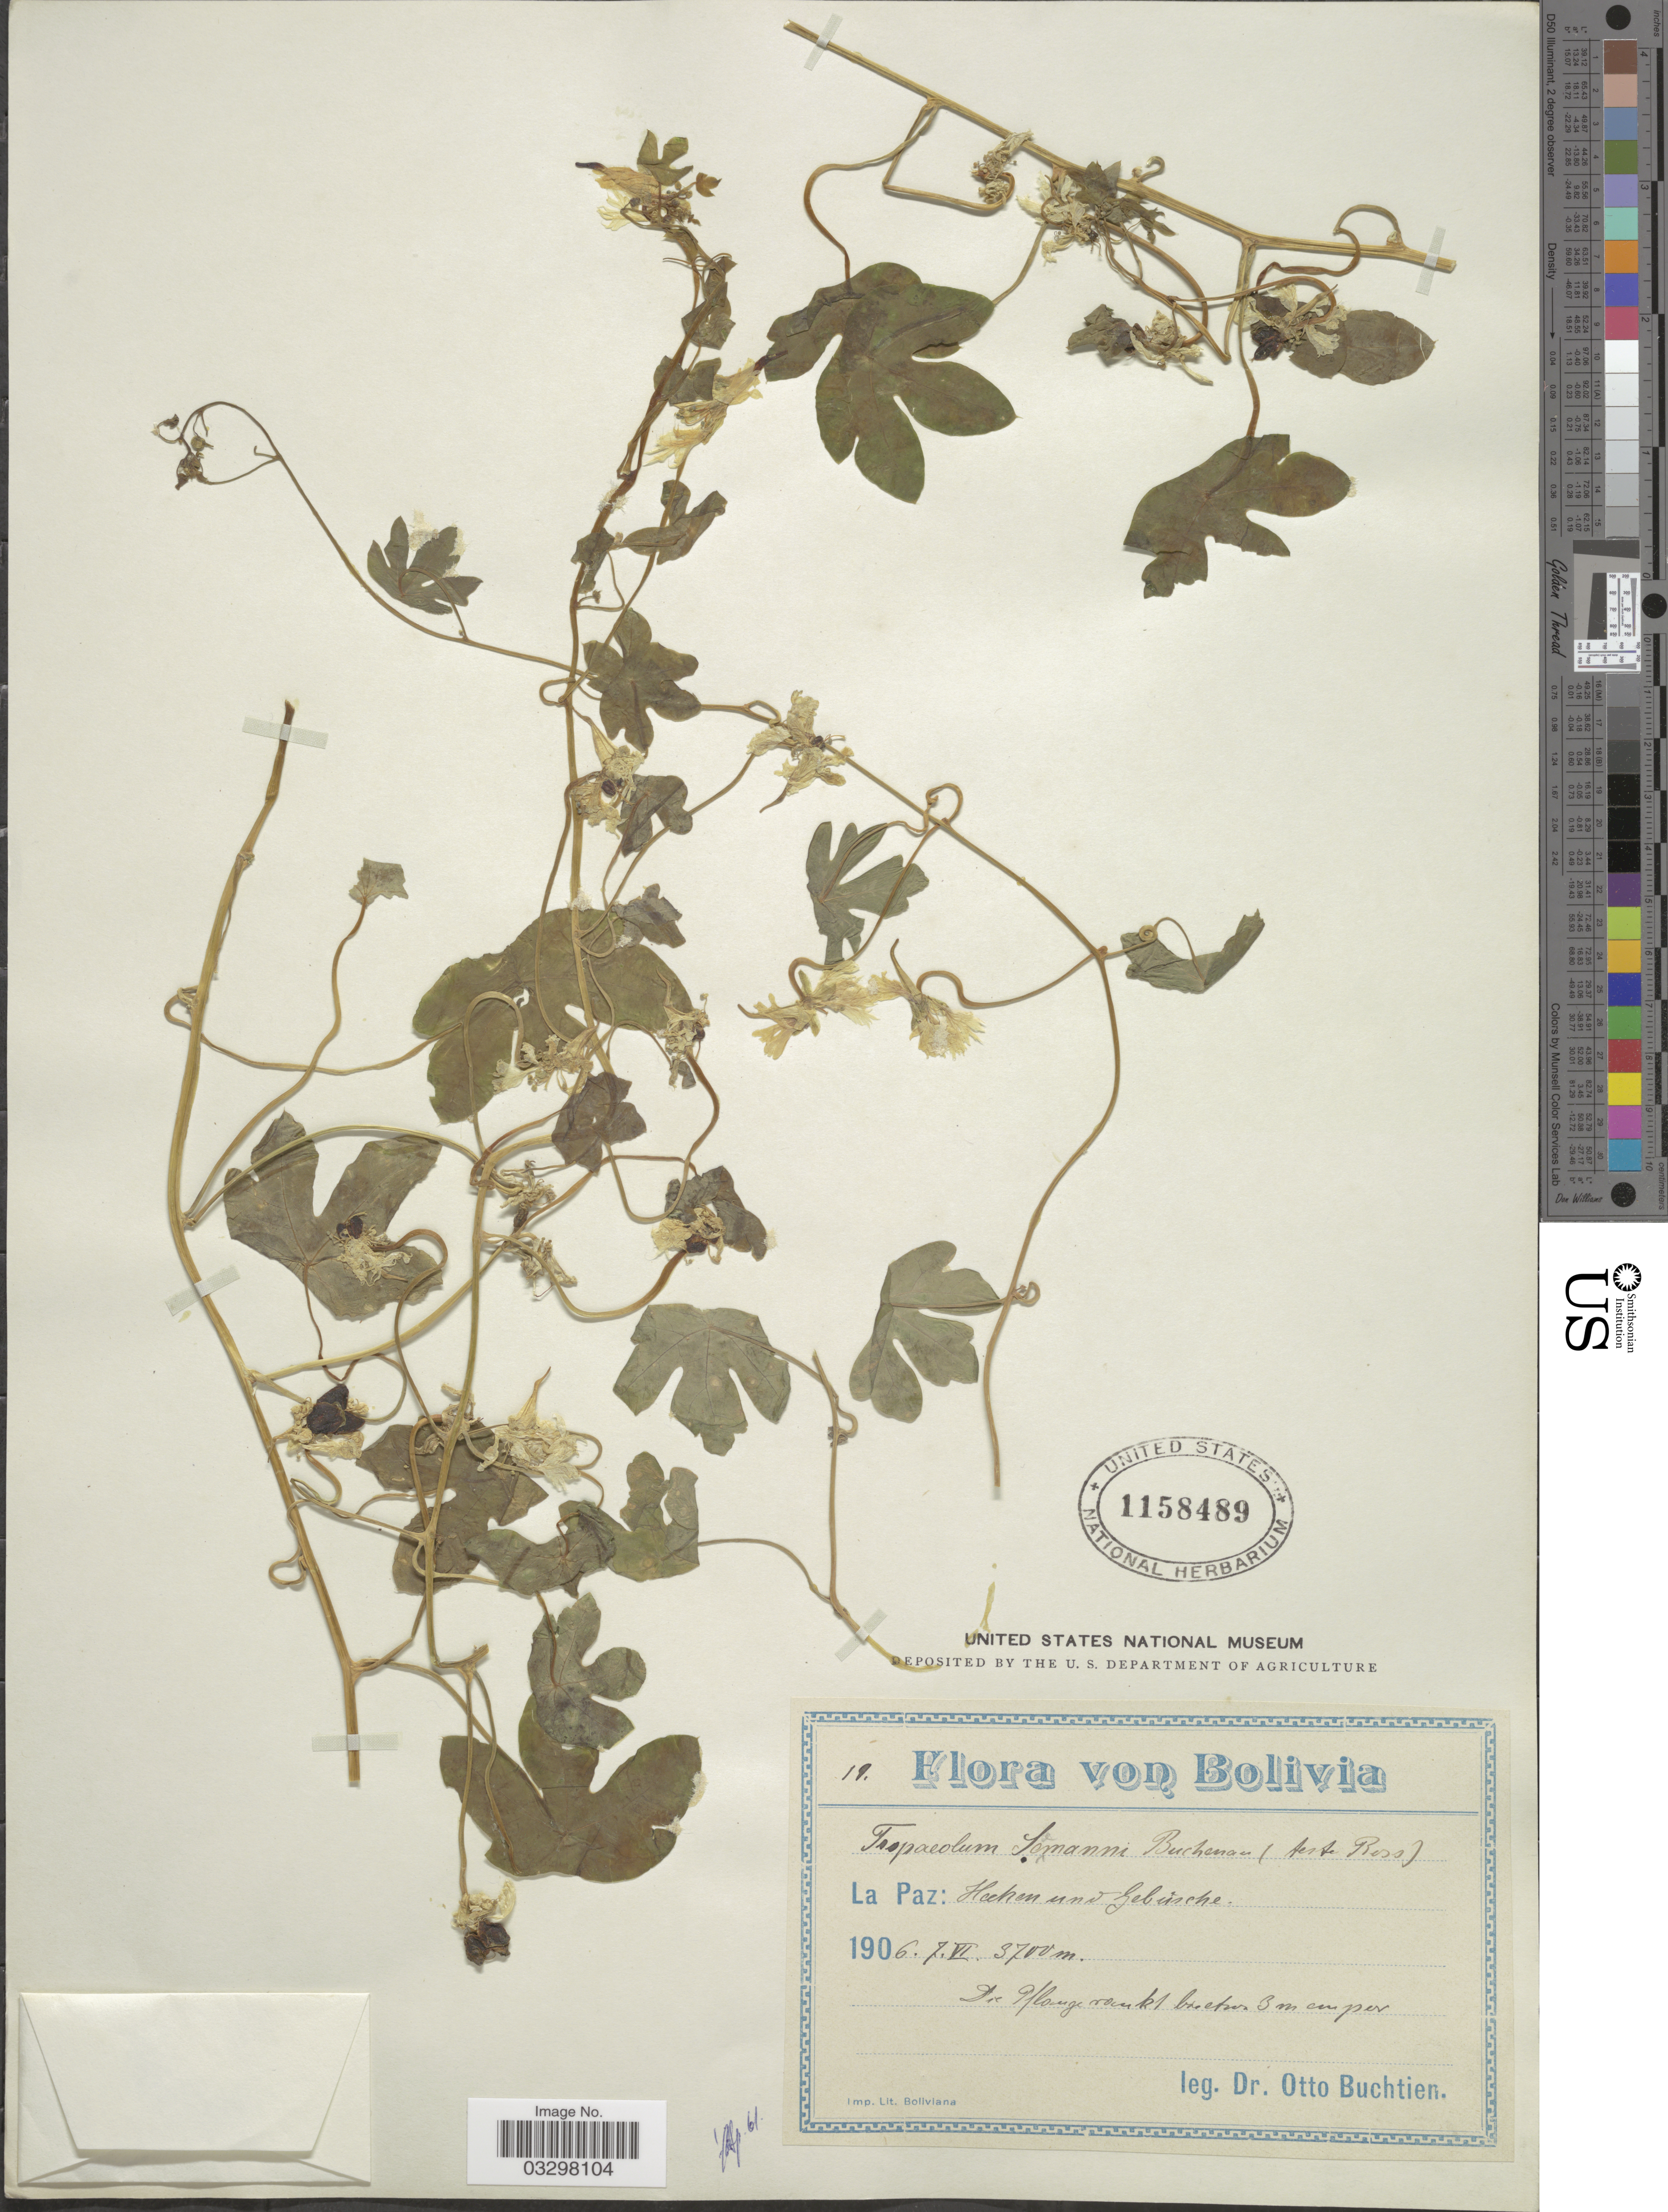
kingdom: Plantae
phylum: Tracheophyta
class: Magnoliopsida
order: Brassicales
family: Tropaeolaceae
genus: Tropaeolum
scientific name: Tropaeolum seemannii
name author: Buchenau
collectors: O. Buchtien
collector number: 19?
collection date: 1906-06-07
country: Bolivia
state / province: La Paz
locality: Hecken und Gebüsche.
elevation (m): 3700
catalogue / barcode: US 1158489